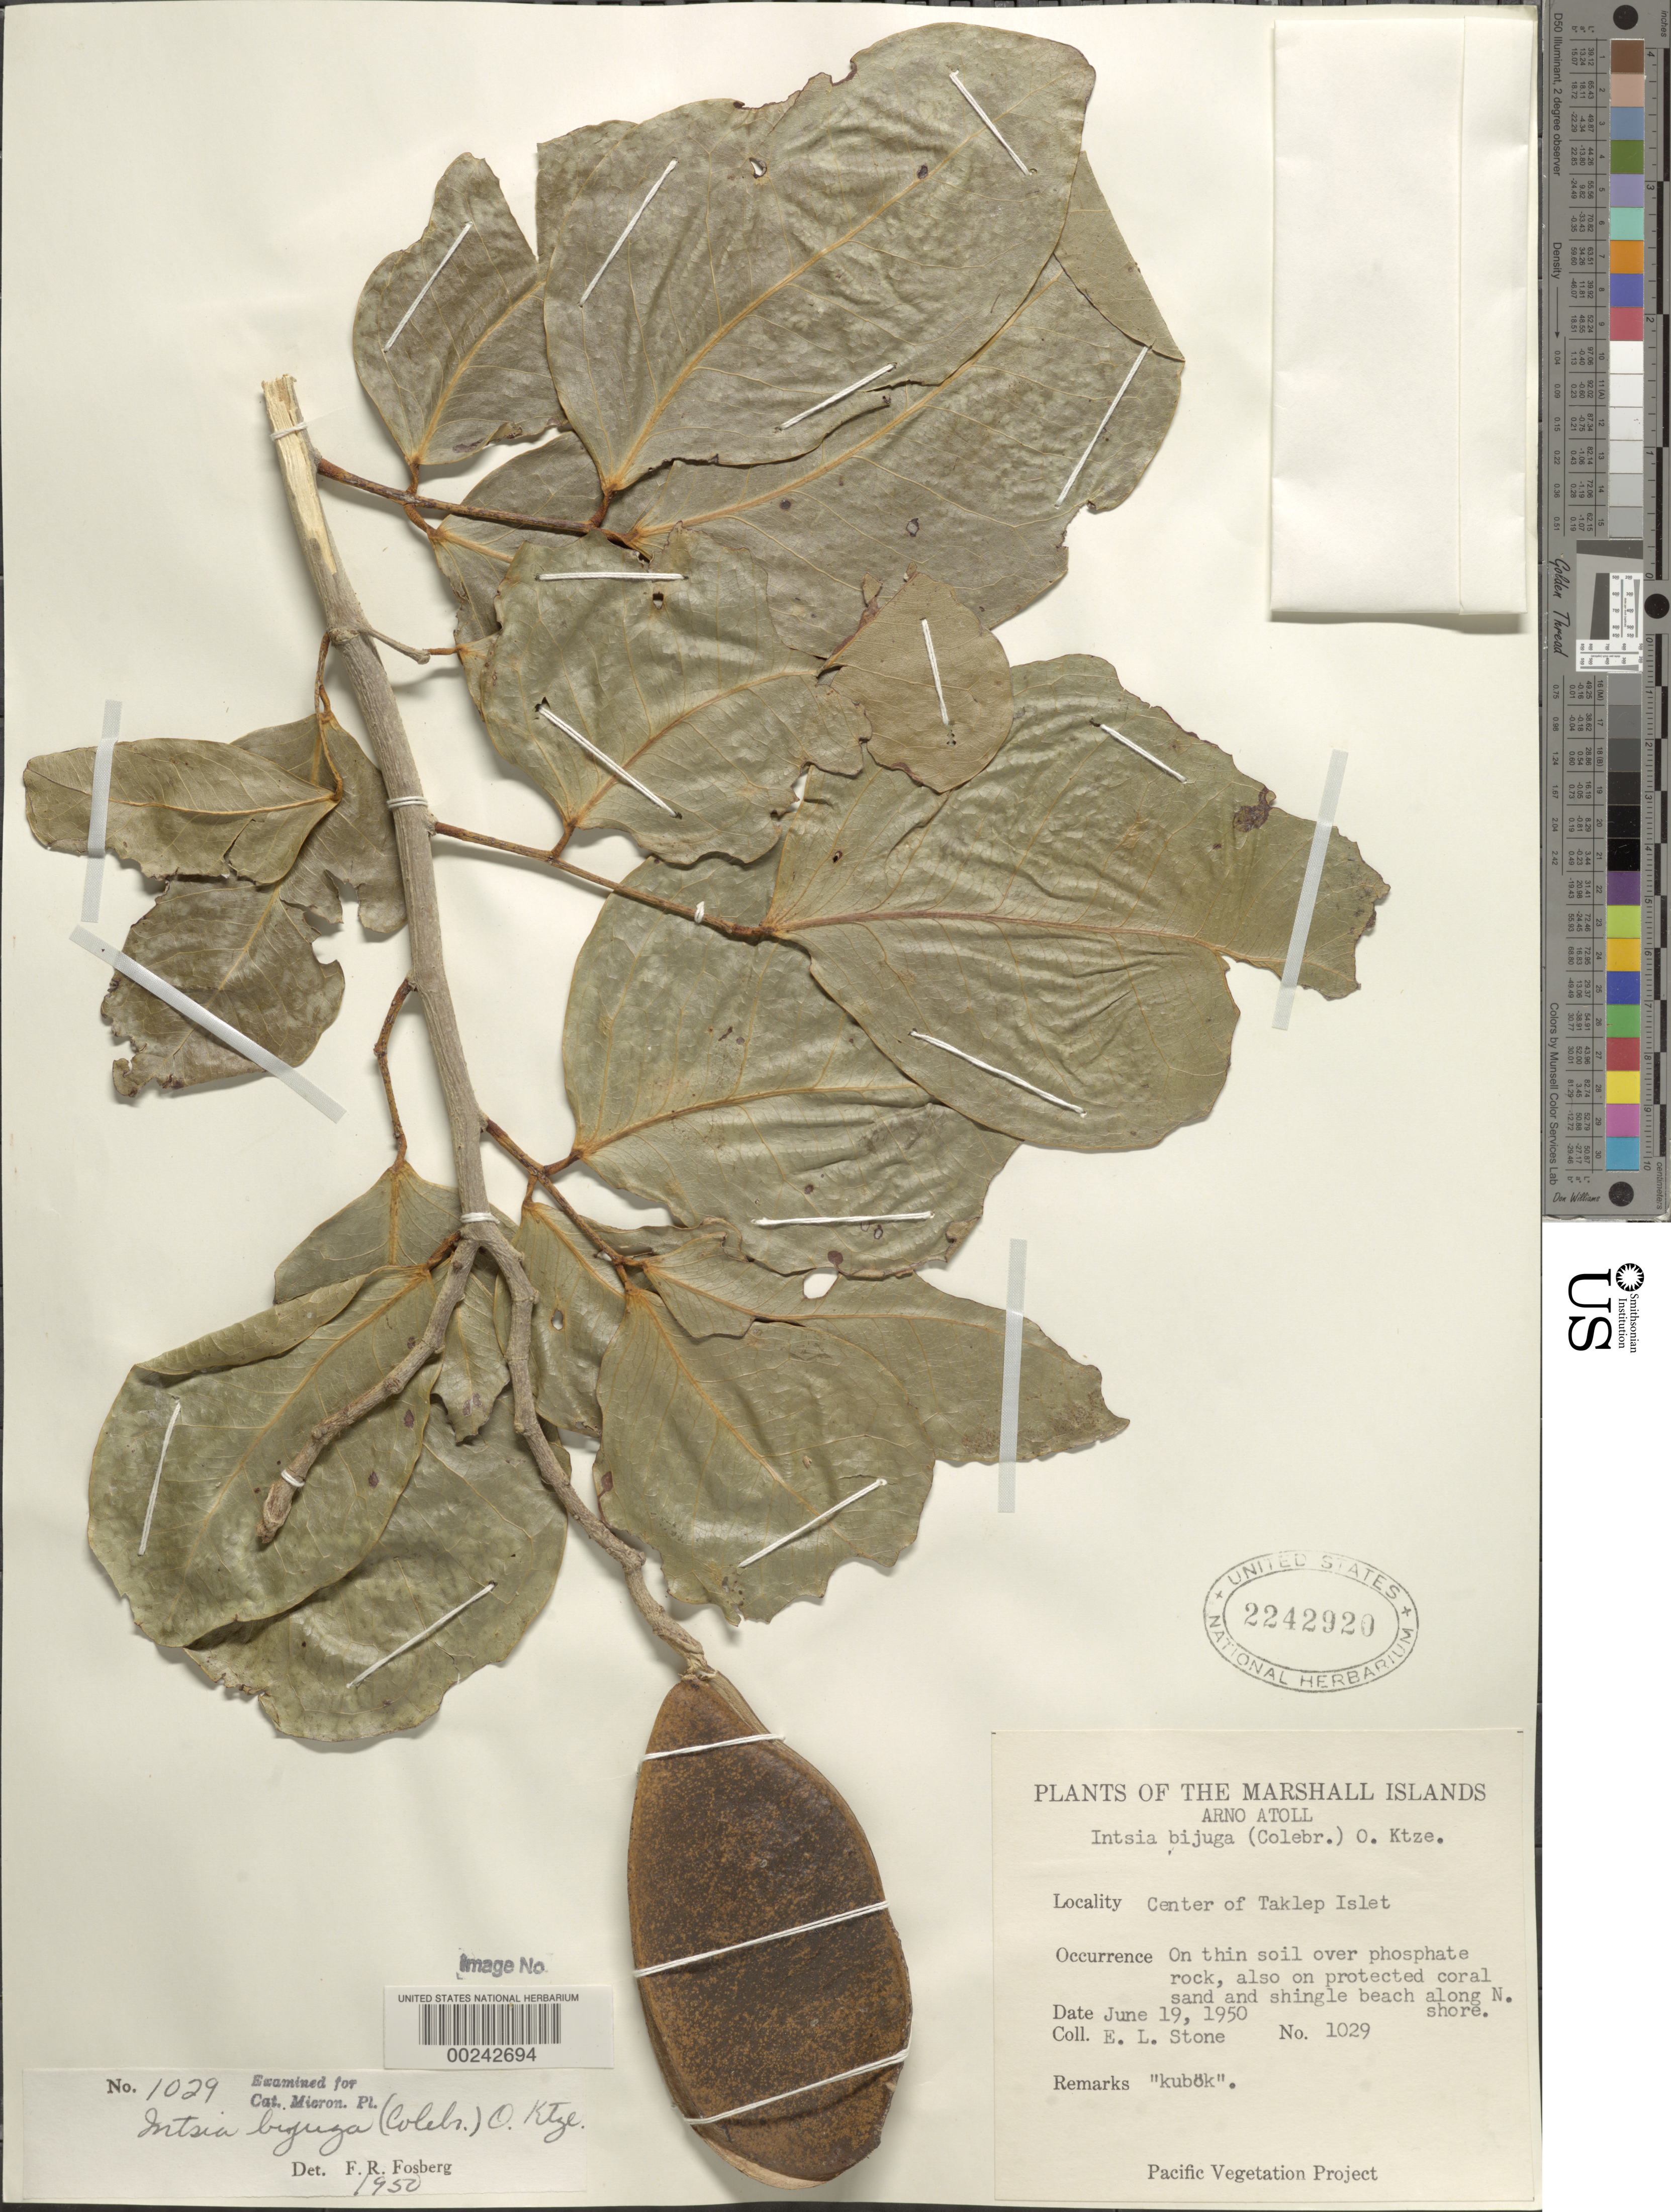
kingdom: Plantae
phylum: Tracheophyta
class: Magnoliopsida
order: Fabales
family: Fabaceae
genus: Intsia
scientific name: Intsia bijuga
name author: (Colebr.) Kuntze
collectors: E. L. Stone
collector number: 1029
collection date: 1950-06-19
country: Marshall Islands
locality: Arno Atoll. Center of Taklep Islet.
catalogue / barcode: US 2242920